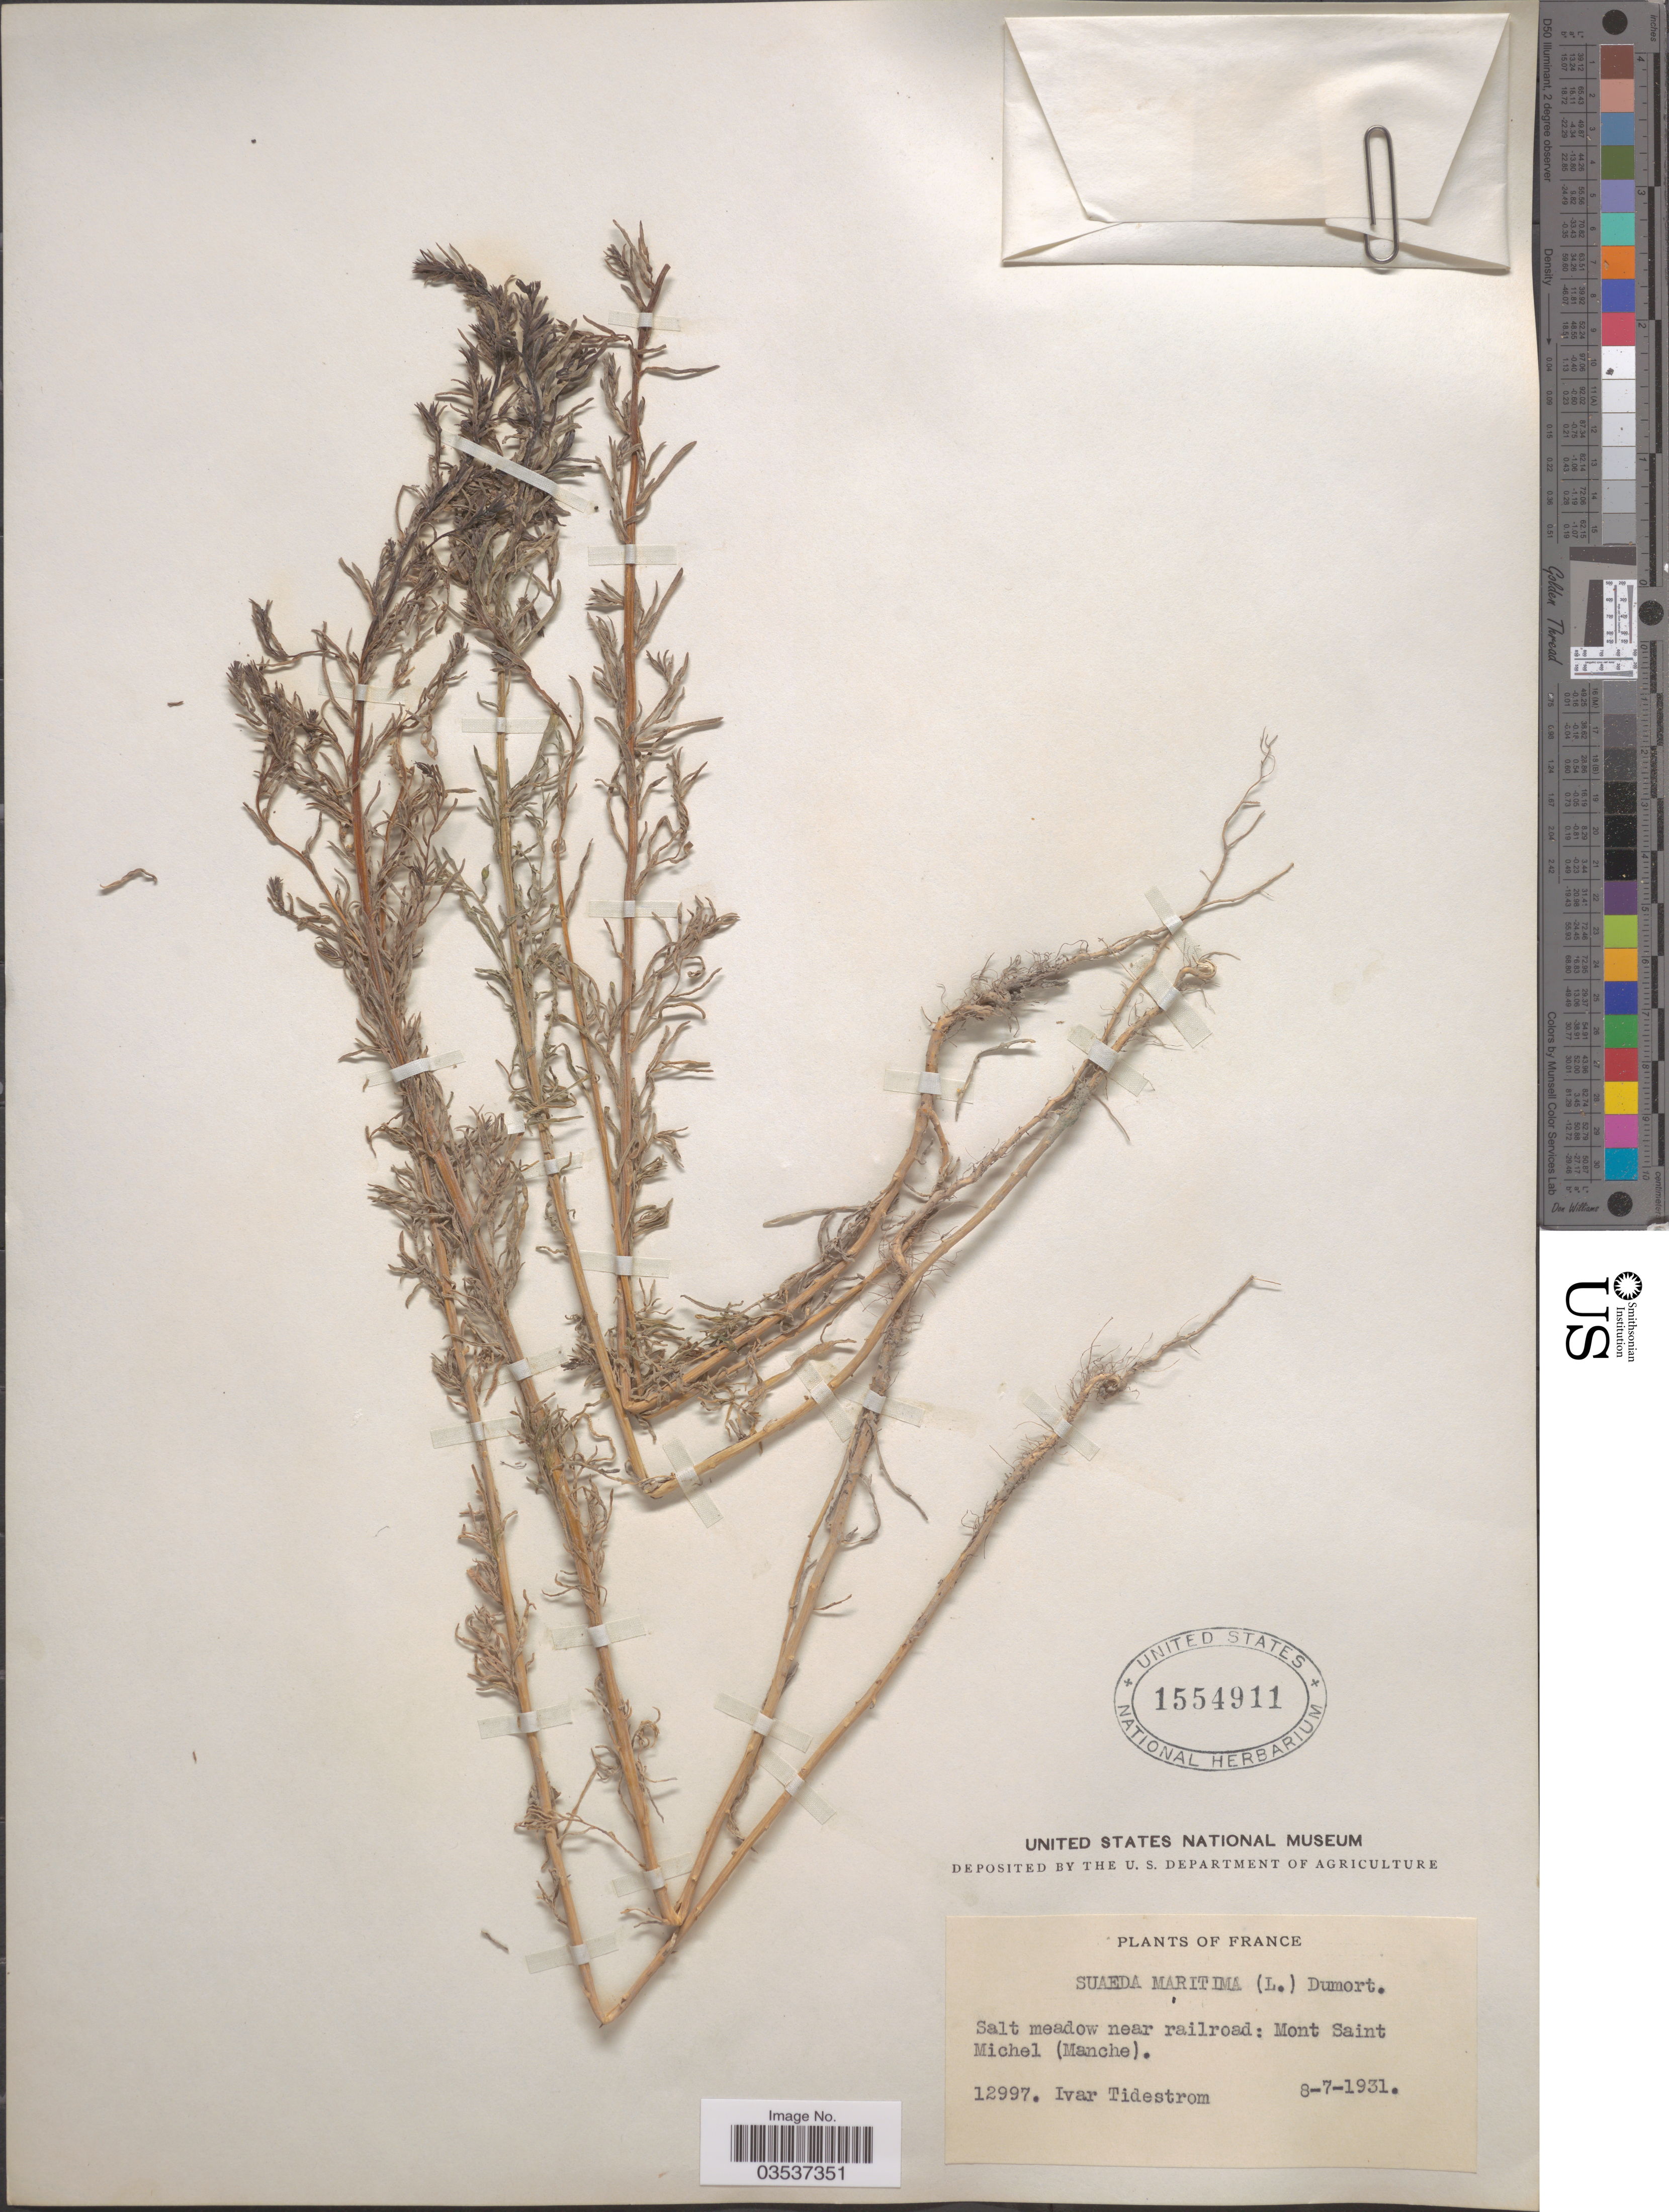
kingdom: Plantae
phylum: Tracheophyta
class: Magnoliopsida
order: Caryophyllales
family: Amaranthaceae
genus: Suaeda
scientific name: Suaeda maritima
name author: (L.) Dumort.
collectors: I. F. Tidestrom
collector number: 12997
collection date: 1931-07-08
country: France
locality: Salt meadow near railroad: Mont Saint Michel (Manche).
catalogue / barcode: US 1554911